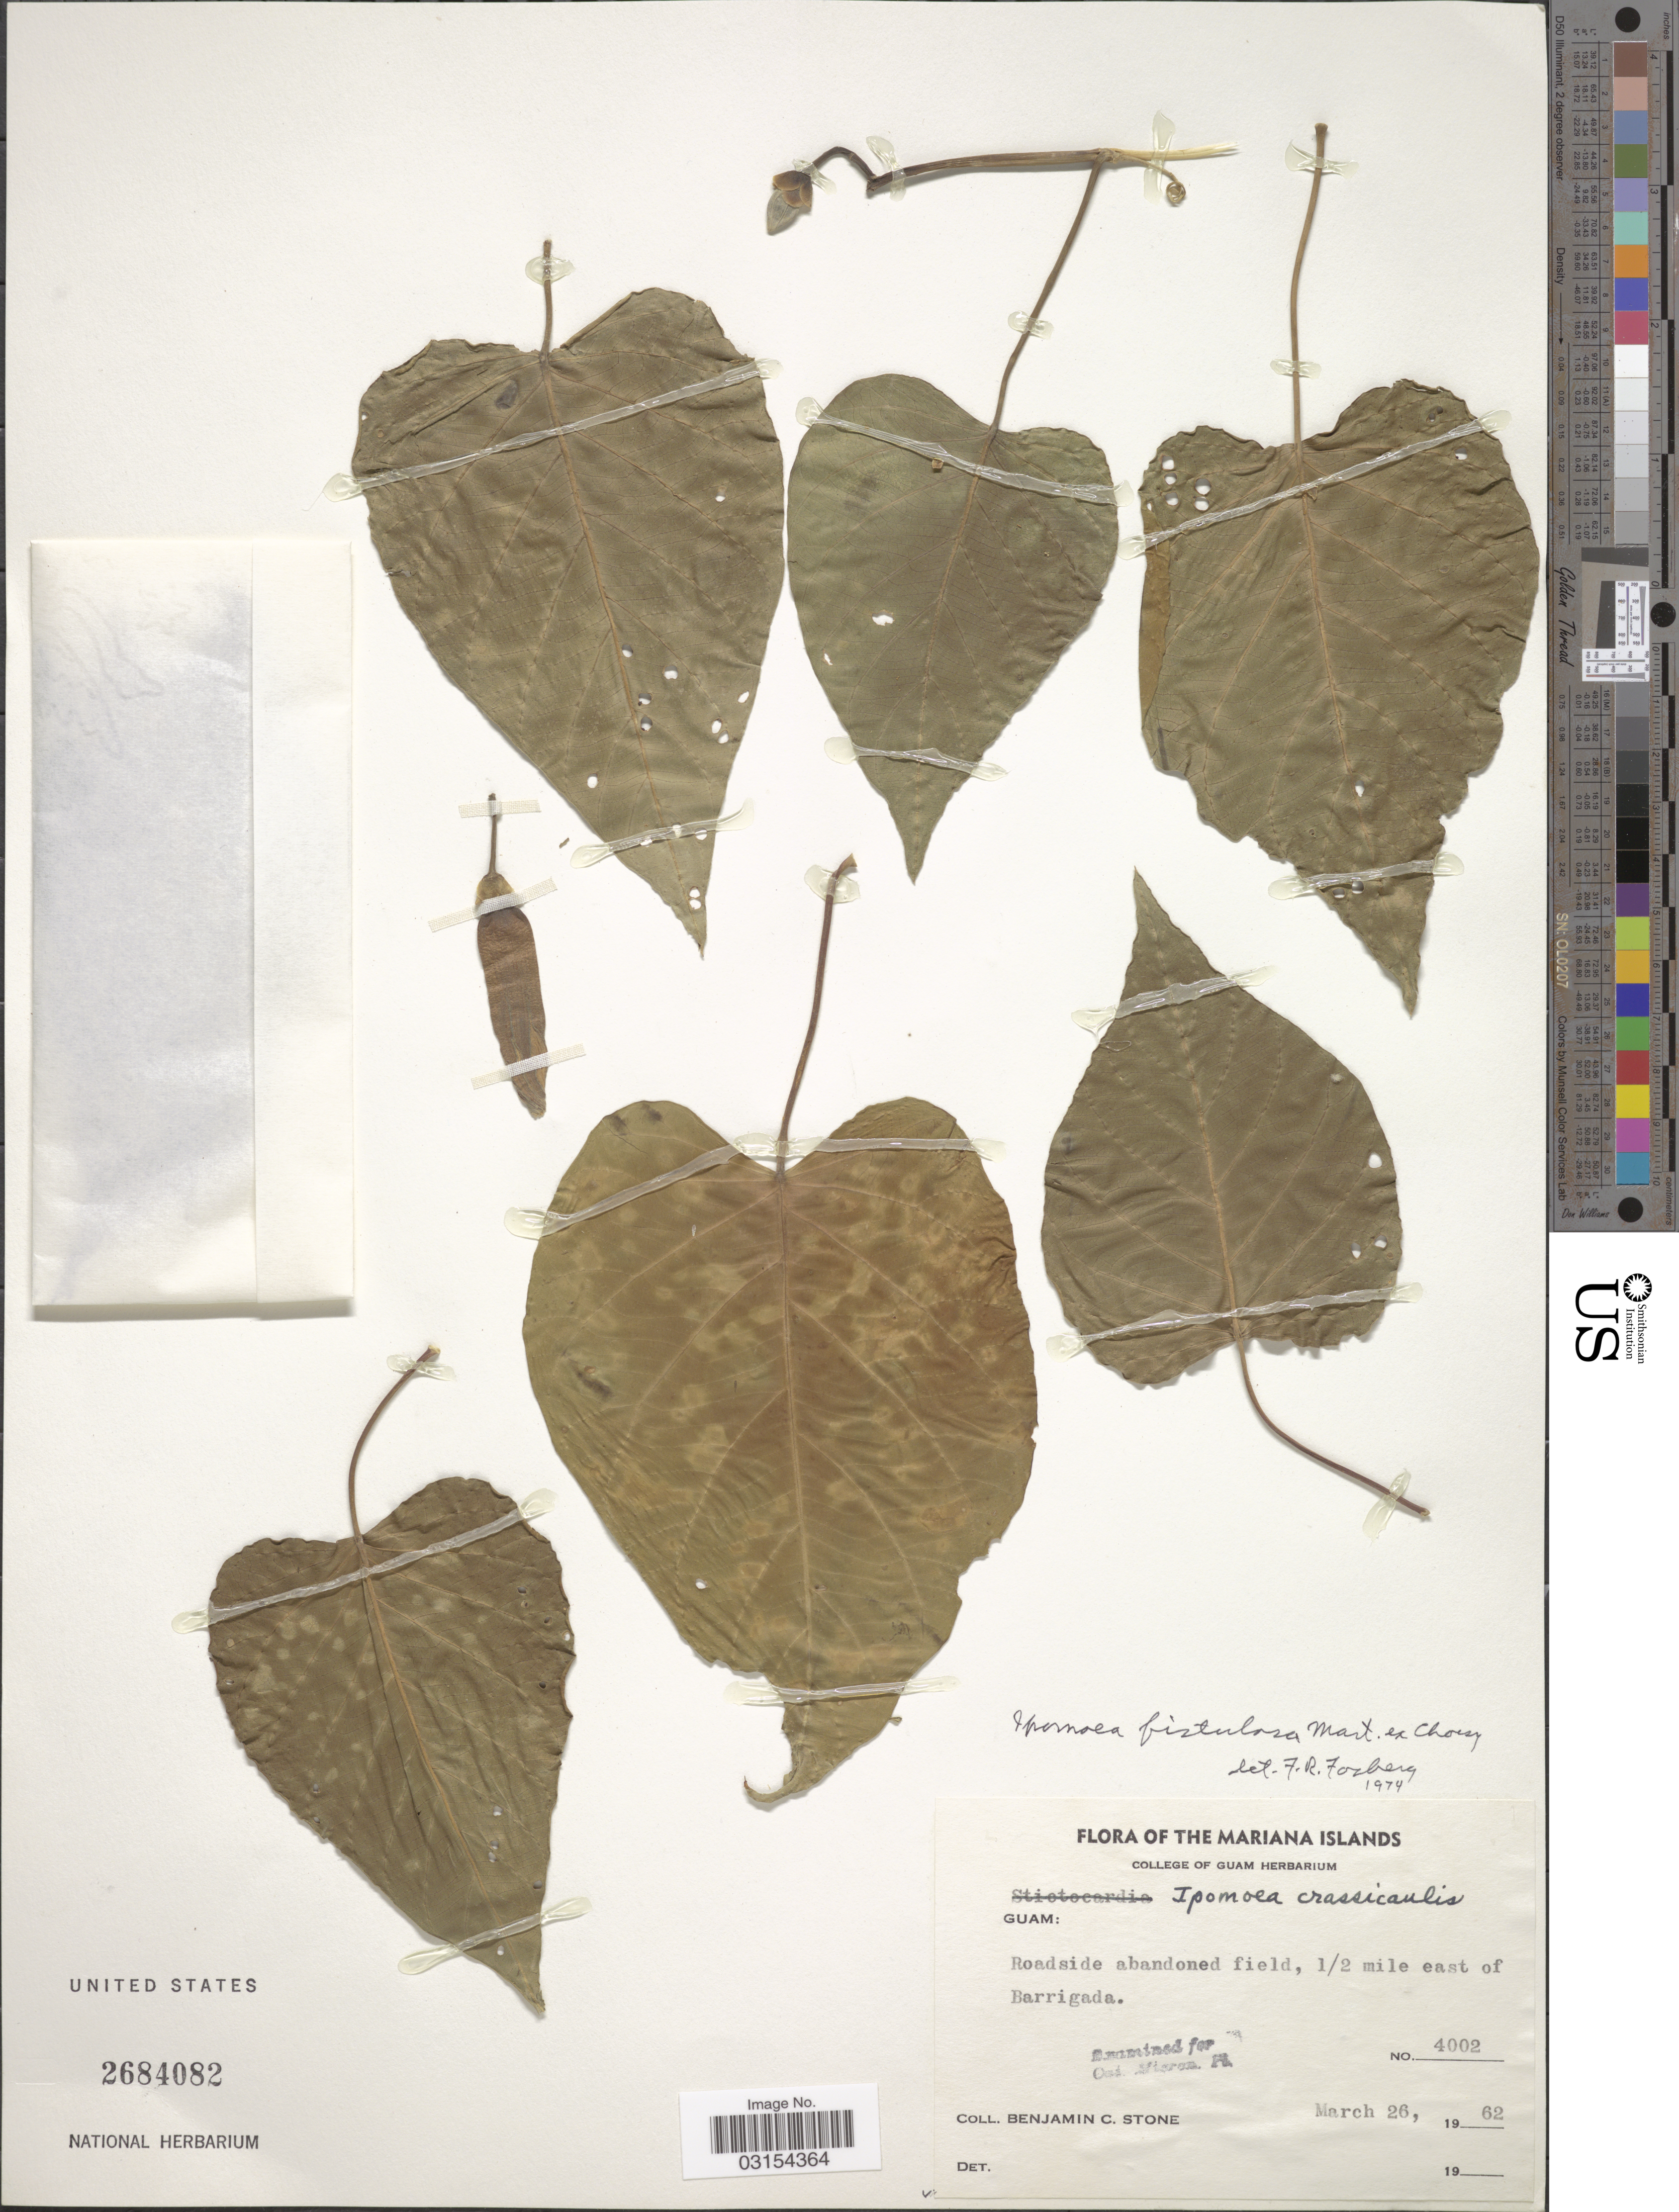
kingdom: Plantae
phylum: Tracheophyta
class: Magnoliopsida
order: Solanales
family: Convolvulaceae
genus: Ipomoea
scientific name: Ipomoea carnea subsp. fistulosa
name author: (Mart. ex Choisy) D.F. Austin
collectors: B. C. Stone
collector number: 4002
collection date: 1962-03-26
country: Guam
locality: The Mariana Islands. Roadside abandoned field, 1/2 mile east of Barrigada.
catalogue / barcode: US 2684082